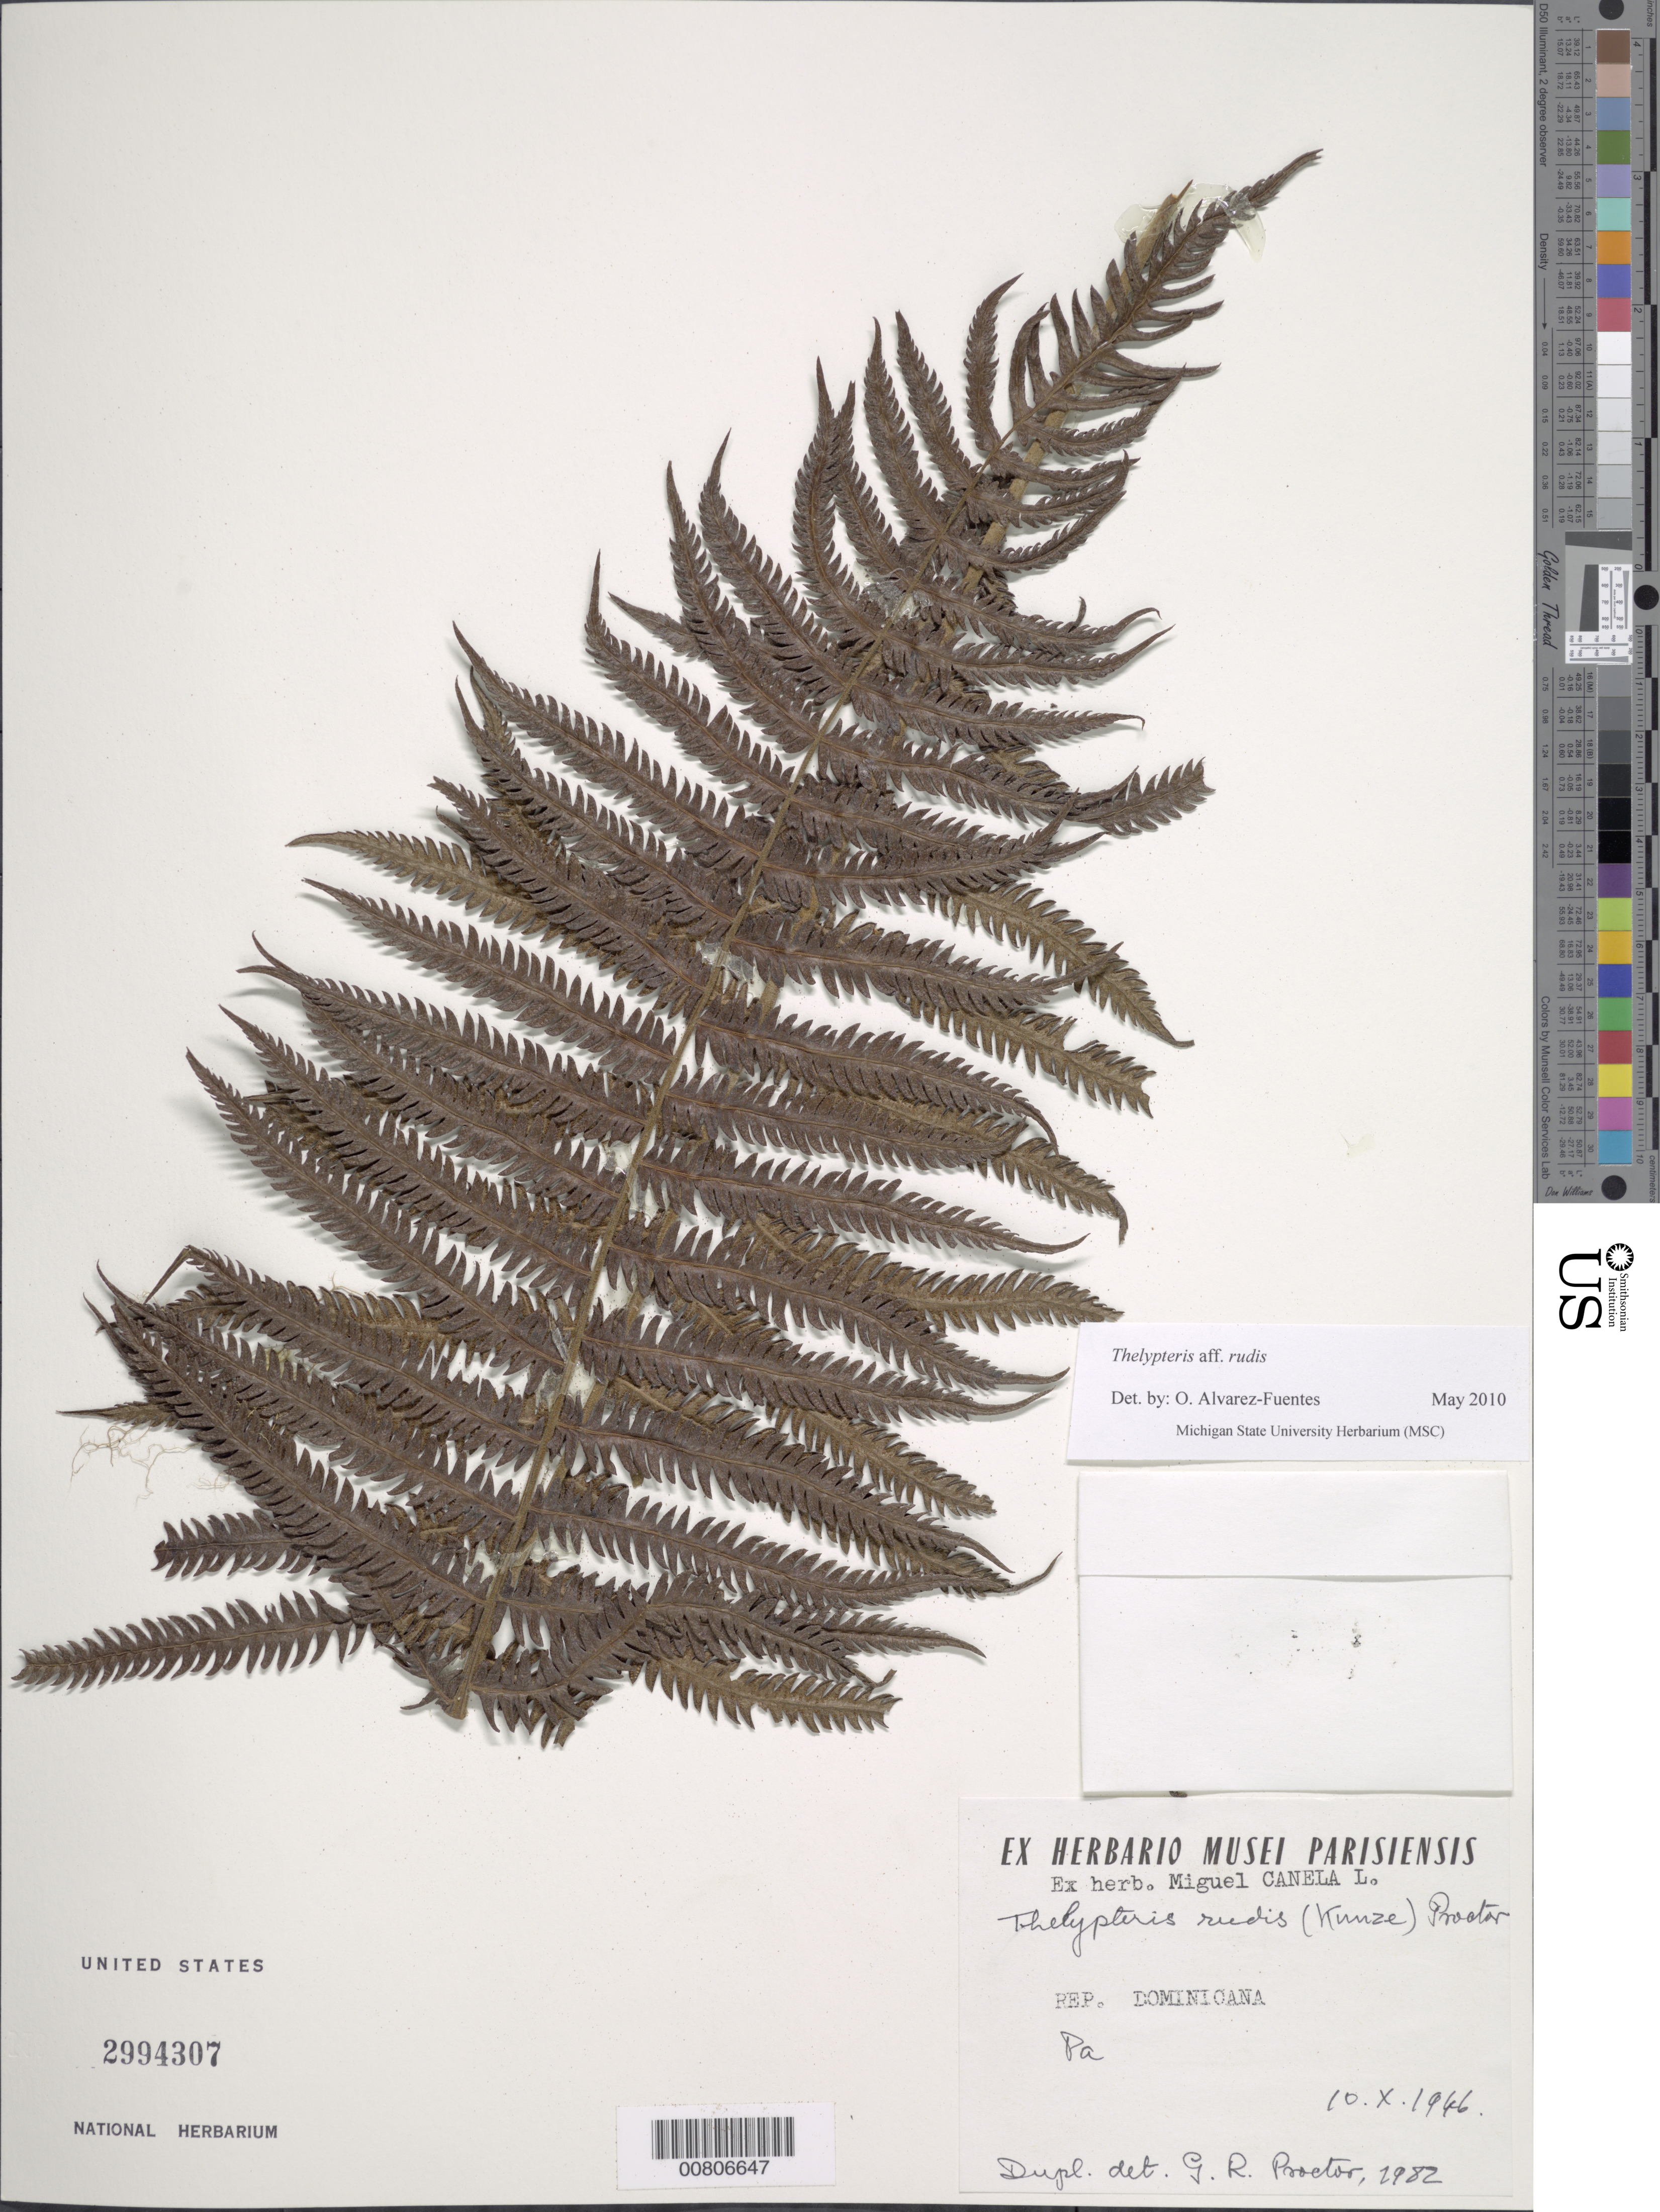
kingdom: Plantae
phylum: Tracheophyta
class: Polypodiopsida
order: Polypodiales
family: Thelypteridaceae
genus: Amauropelta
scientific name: Amauropelta rudis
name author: (Kunze) Pic. Serm.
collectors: M. Canela Lazaro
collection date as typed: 10 Oct 1946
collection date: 1946-10-10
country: Dominican Republic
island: Hispaniola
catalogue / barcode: US 2994307